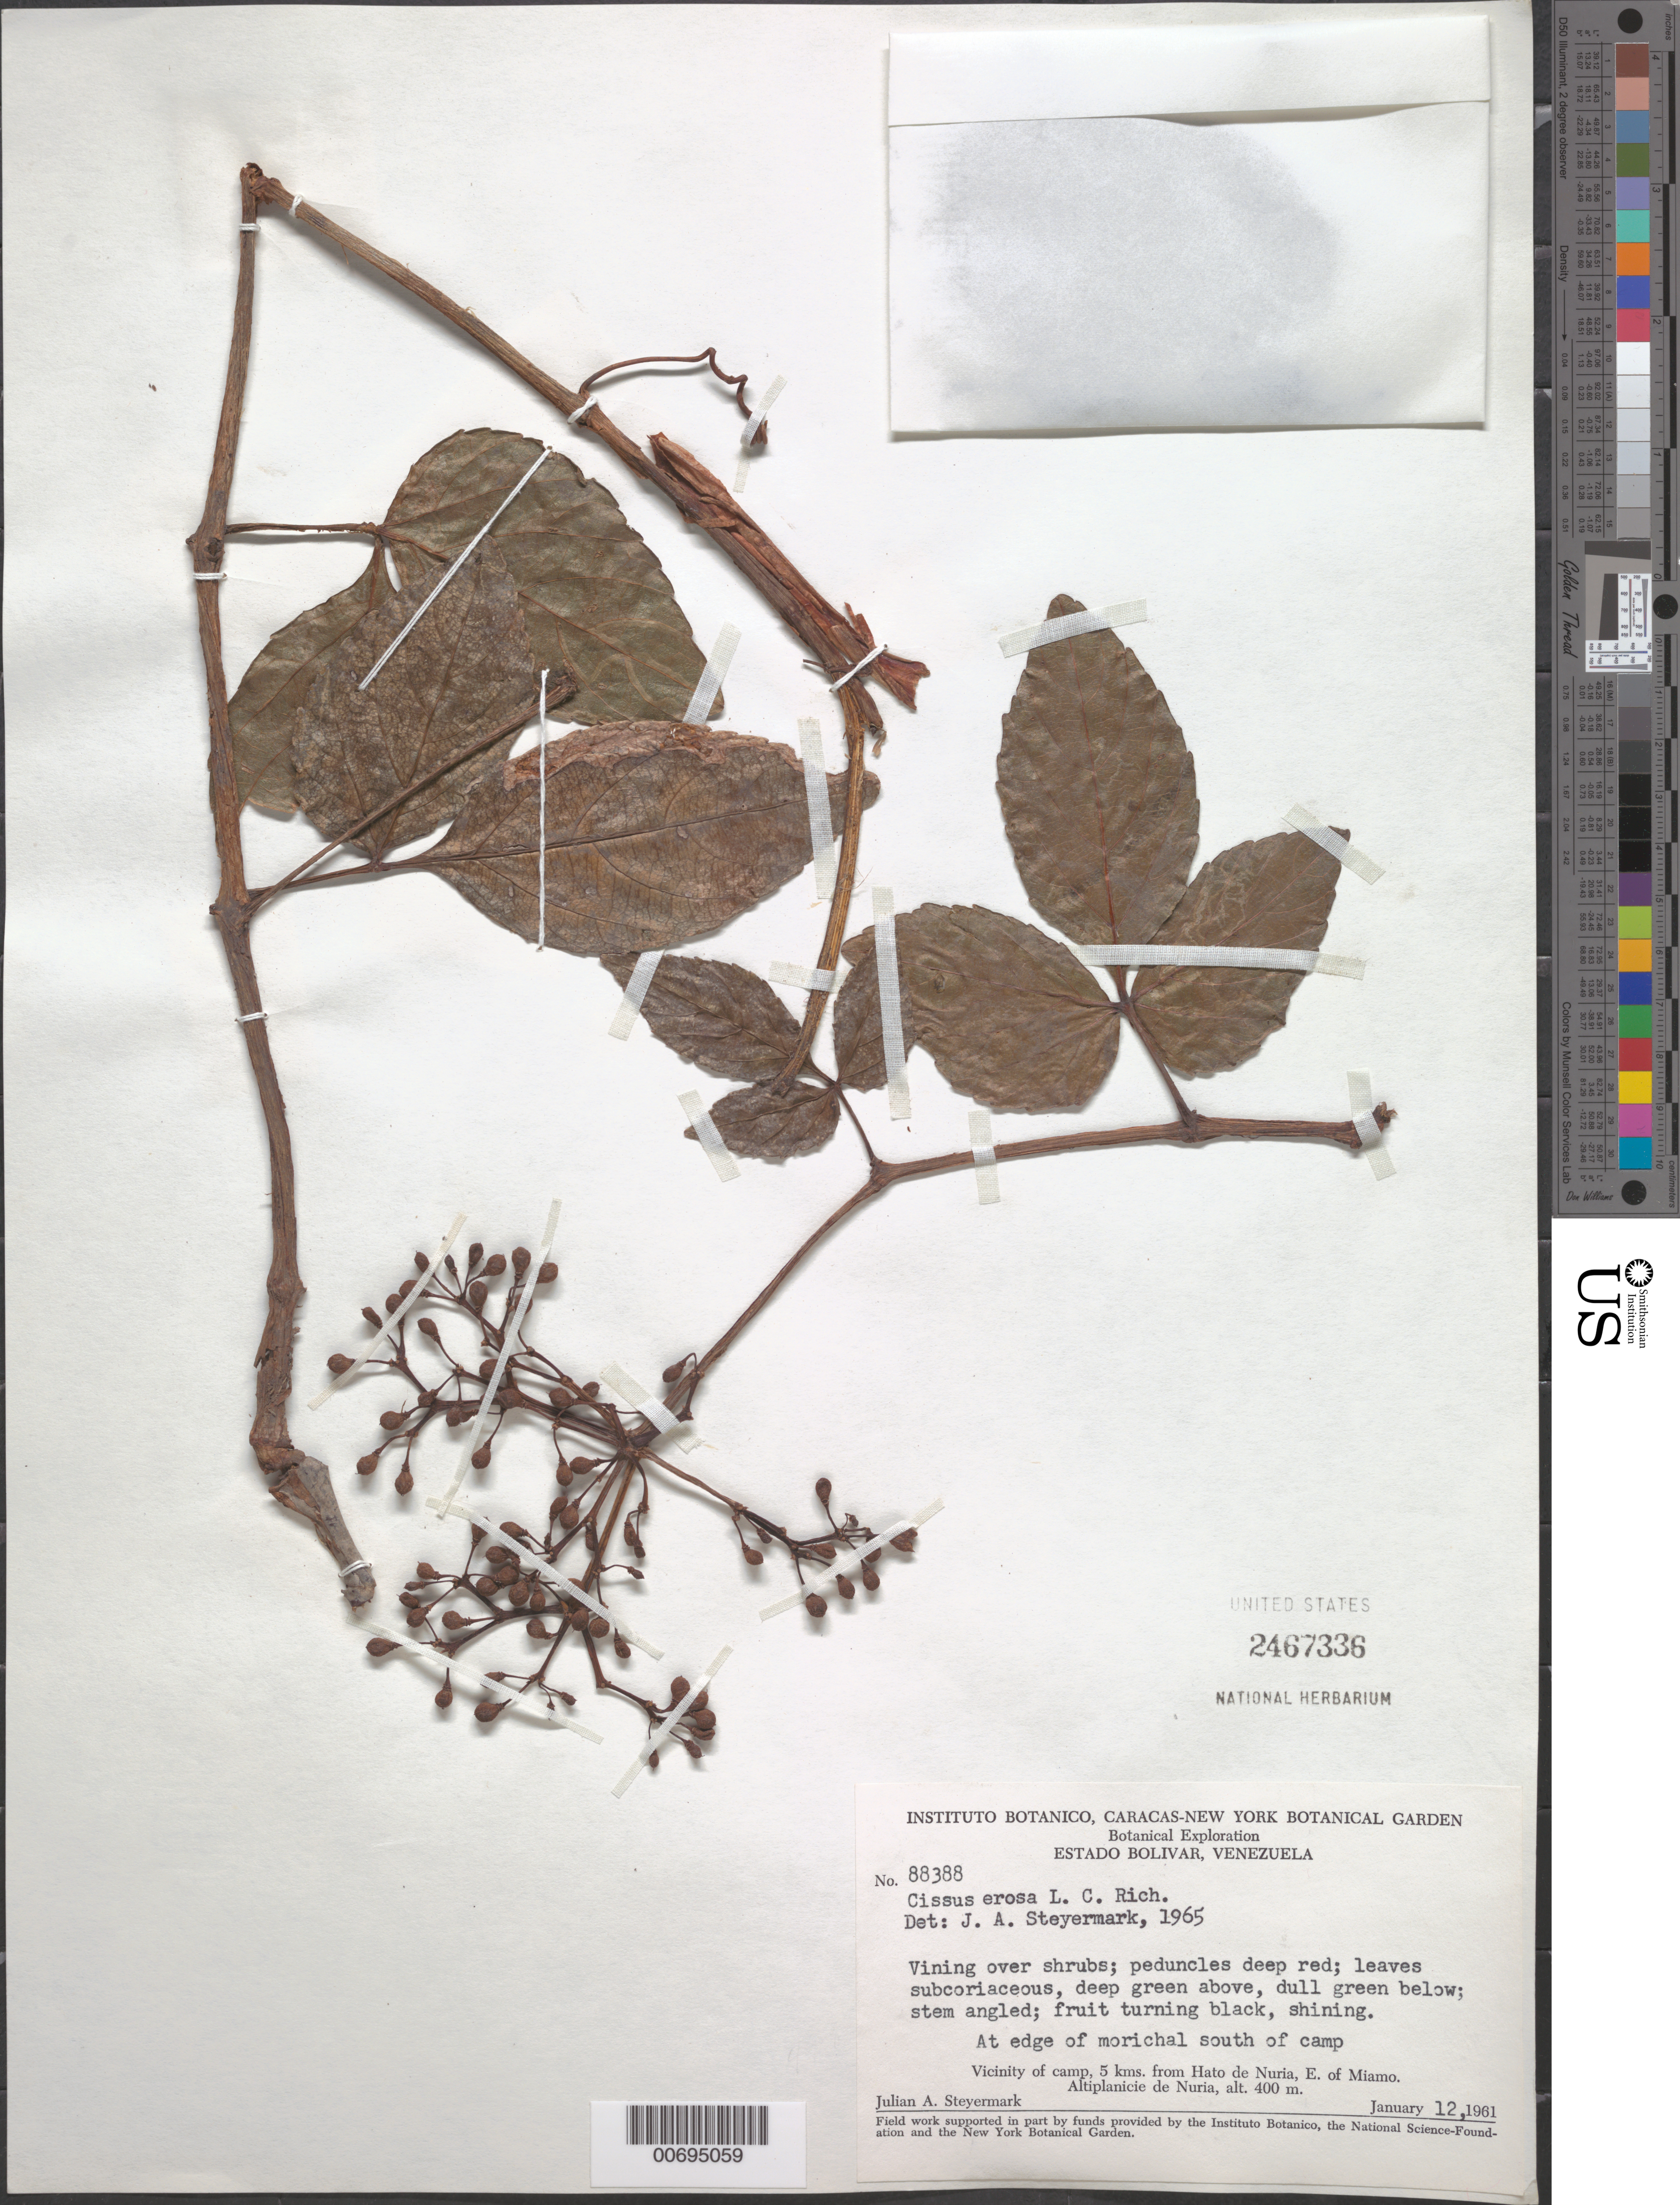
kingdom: Plantae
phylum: Tracheophyta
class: Magnoliopsida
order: Vitales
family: Vitaceae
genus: Cissus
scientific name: Cissus erosa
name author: Rich.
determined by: Steyermark, Julian A., (VEN)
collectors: J. Steyermark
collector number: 88388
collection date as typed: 12-Jan-61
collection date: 1961-01-12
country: Venezuela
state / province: Bolívar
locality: Hato de Nuria, 5 km from; E of Miamo, Altiplanicie de Nuria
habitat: Along morichal south of camp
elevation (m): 400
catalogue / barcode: US 2467336